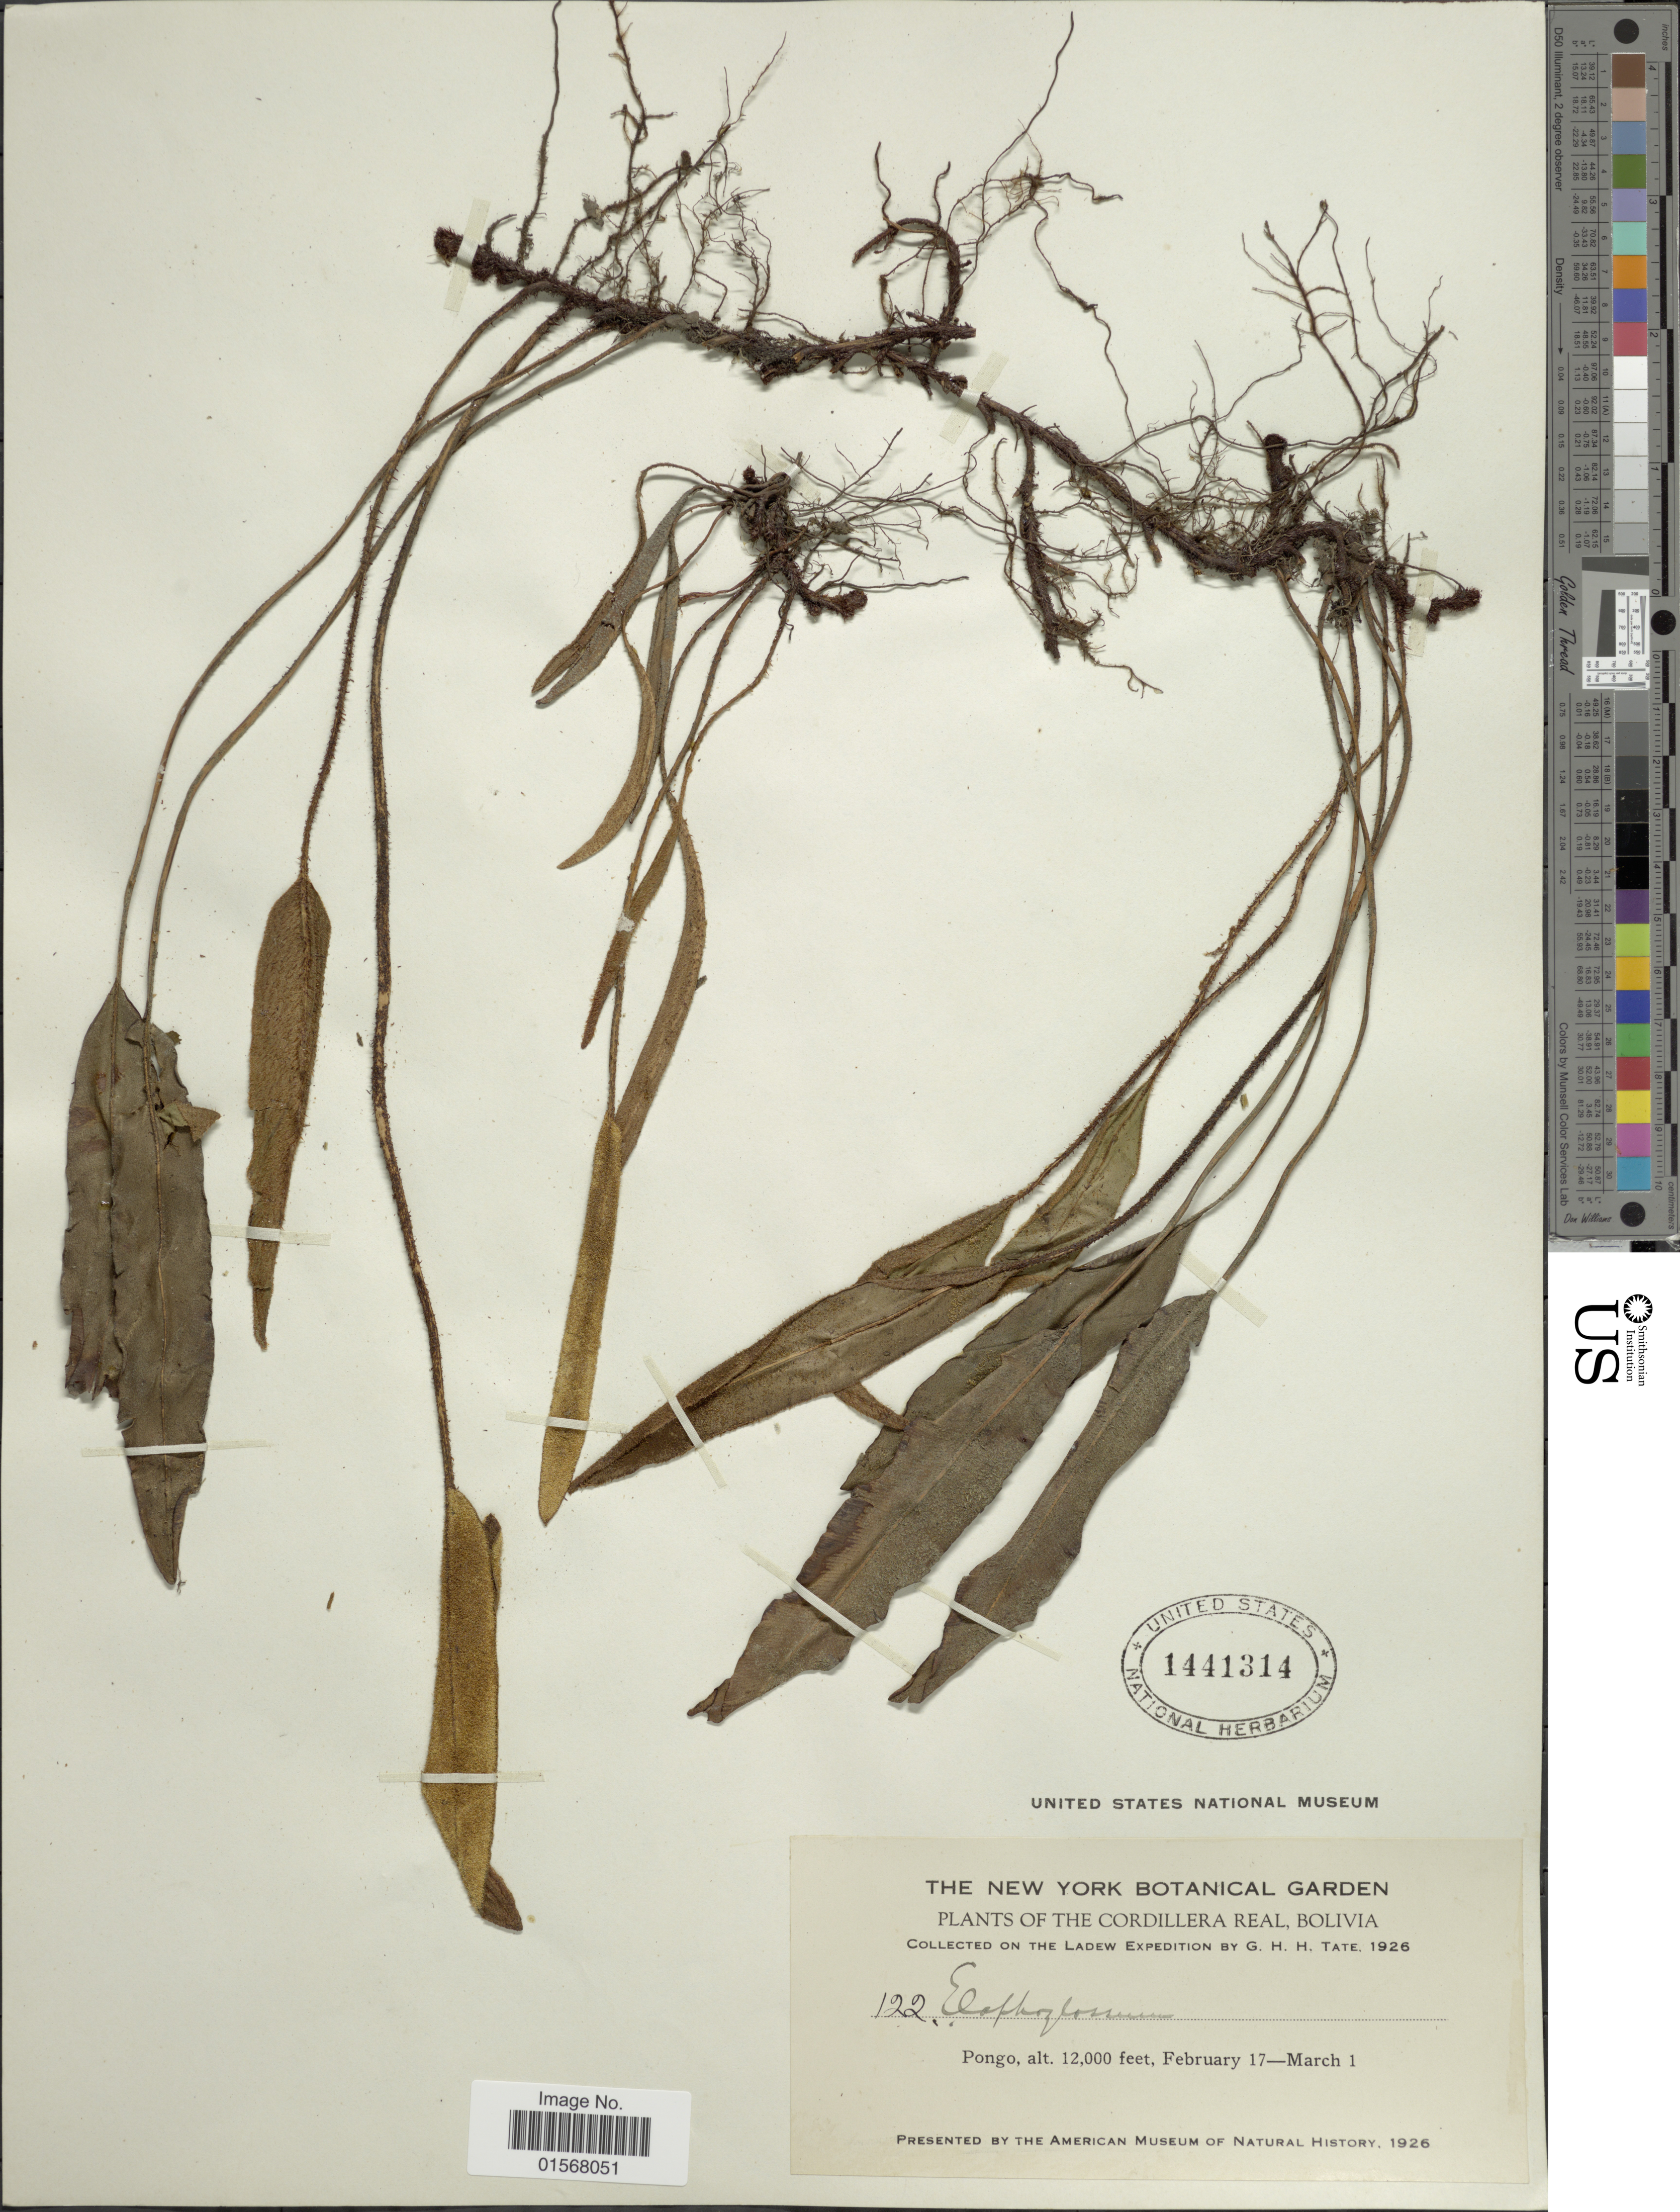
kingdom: Plantae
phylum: Tracheophyta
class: Polypodiopsida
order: Polypodiales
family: Dryopteridaceae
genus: Elaphoglossum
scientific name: Elaphoglossum mathewsii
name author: (Fée) T. Moore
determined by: Vasco, A.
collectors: G. Tate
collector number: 122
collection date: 1926-02-17/1926-03-01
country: Bolivia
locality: The Cordillera Real, Bolivia, Pongo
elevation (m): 3658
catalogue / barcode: US 1441314